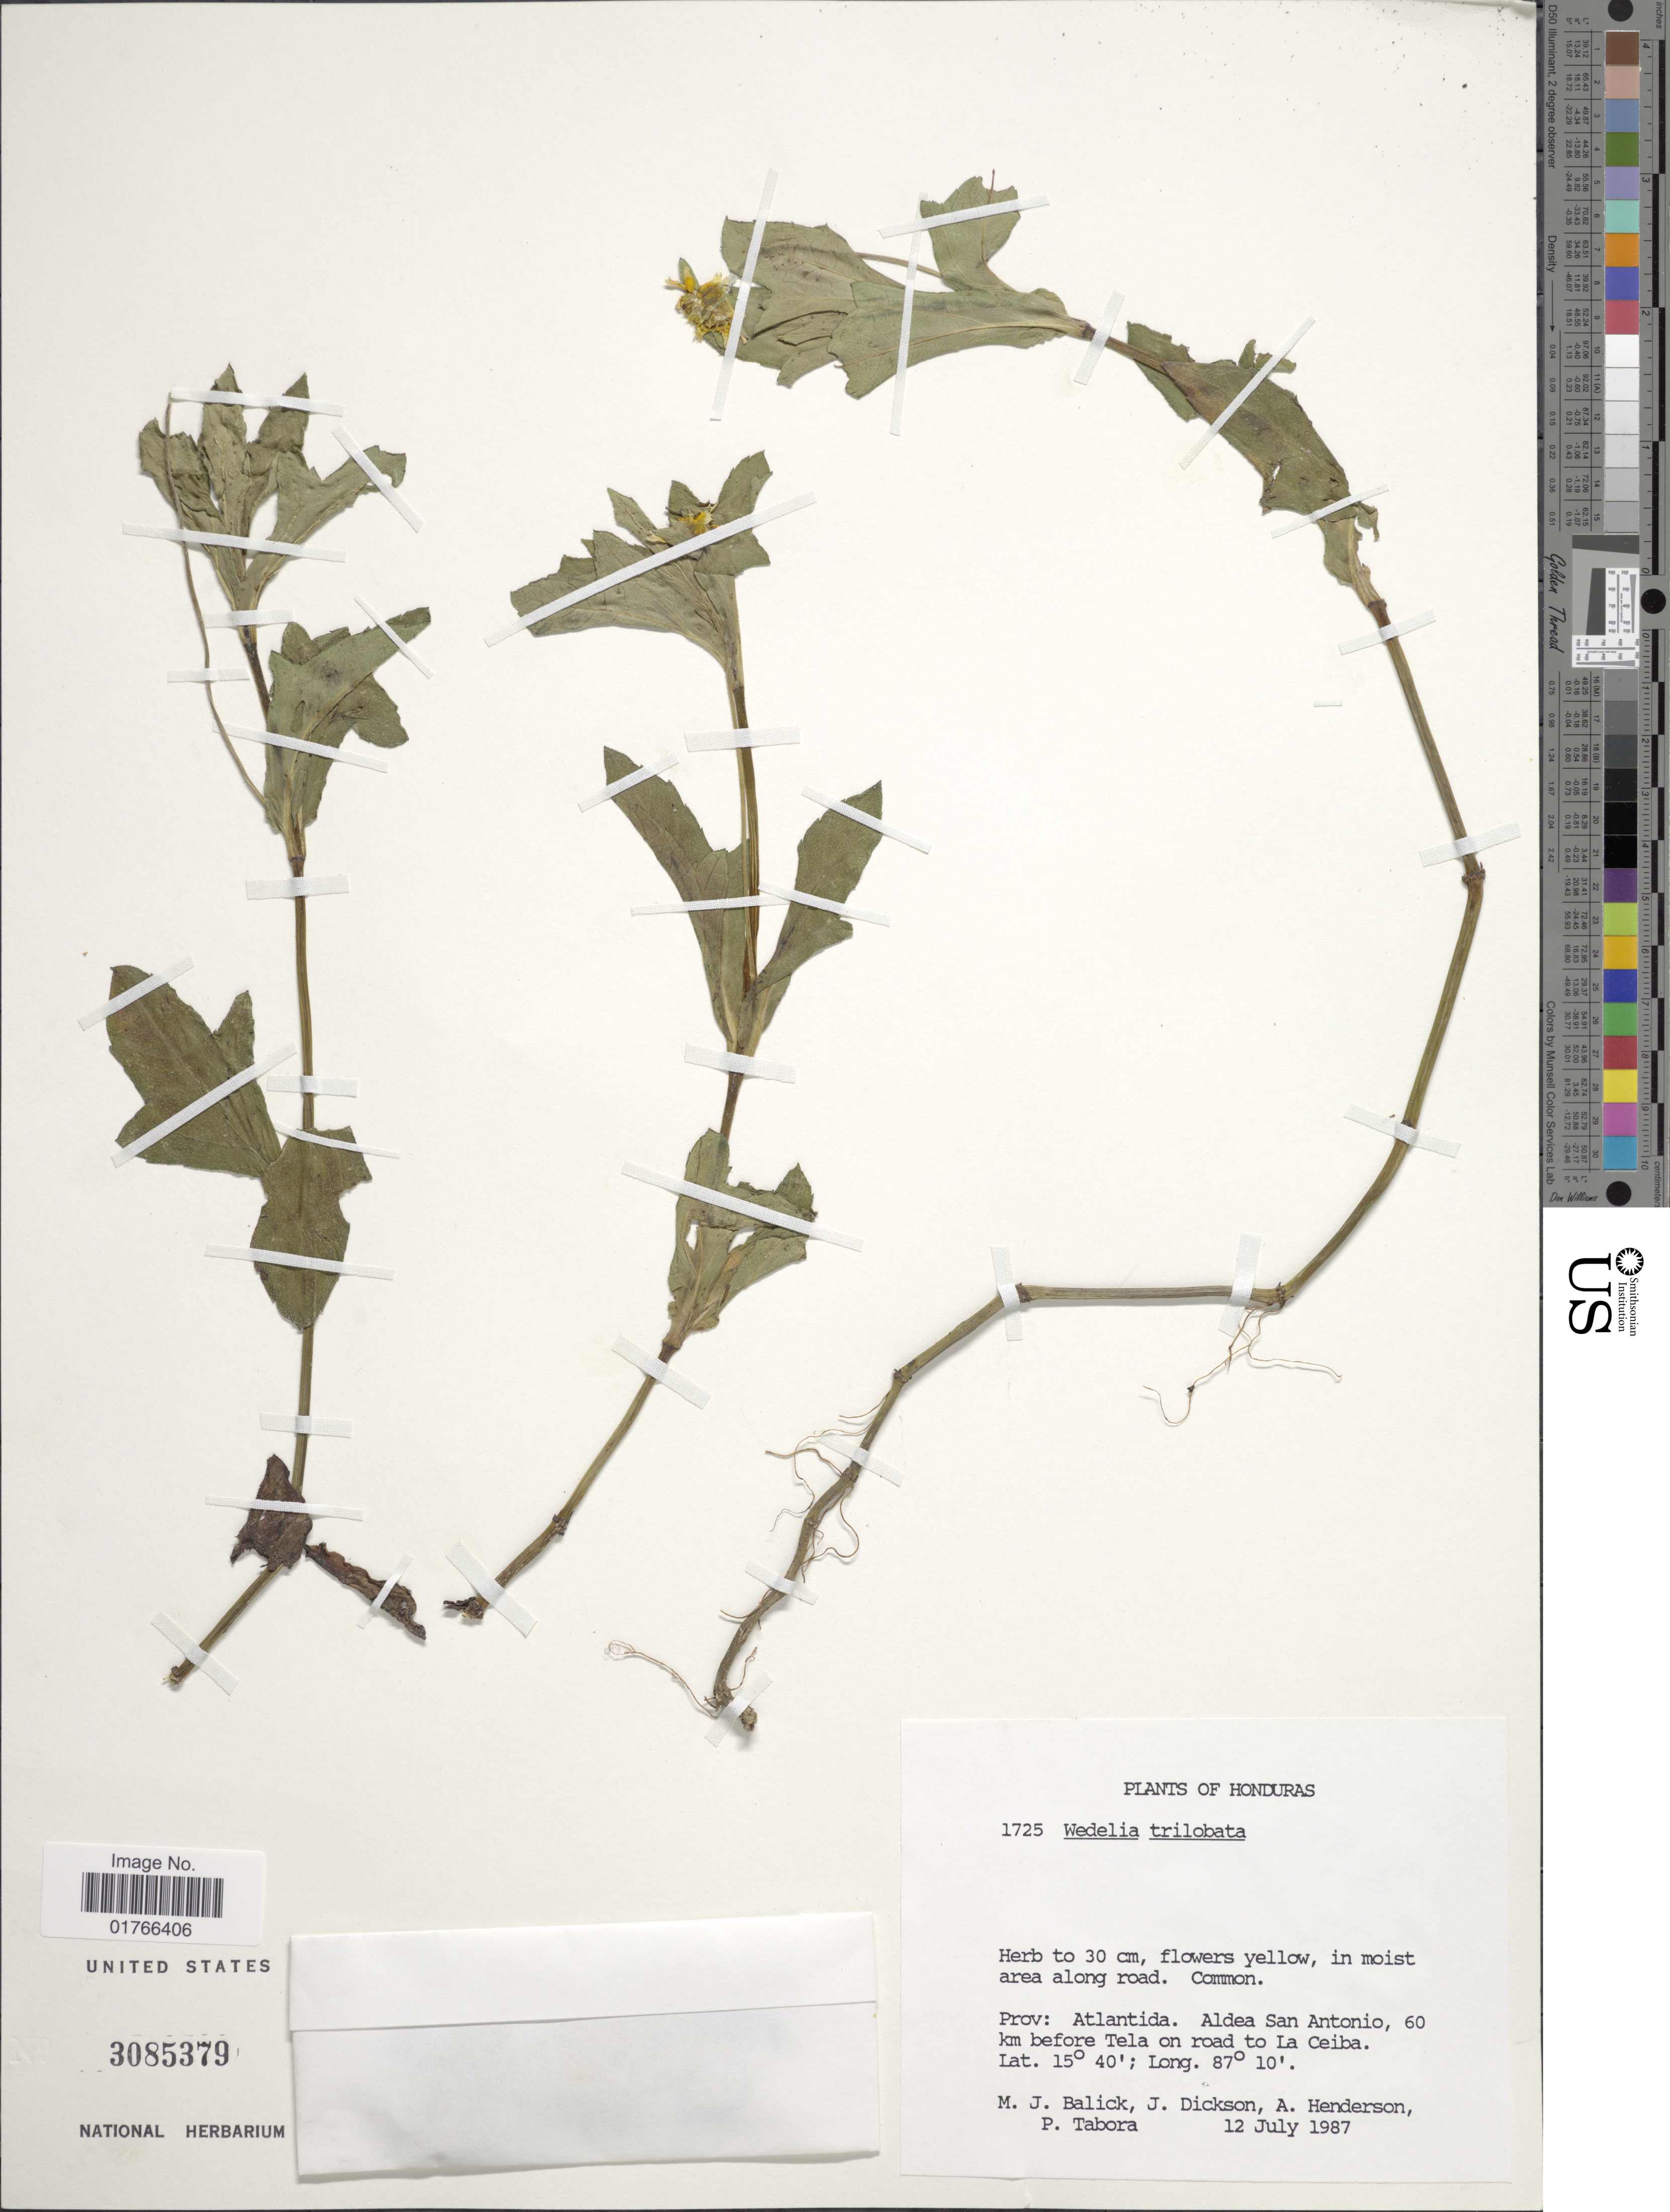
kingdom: Plantae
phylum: Tracheophyta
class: Magnoliopsida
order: Asterales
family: Asteraceae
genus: Sphagneticola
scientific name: Sphagneticola trilobata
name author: (L.) Pruski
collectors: M. J. Balick, J. Dickson, A. Henderson & P. Tabora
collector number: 1725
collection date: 1987-07-12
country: Honduras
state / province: Atlántida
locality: Aldea San Antonio, 60 km before Tela on road to La Ceiba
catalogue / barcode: US 3085379